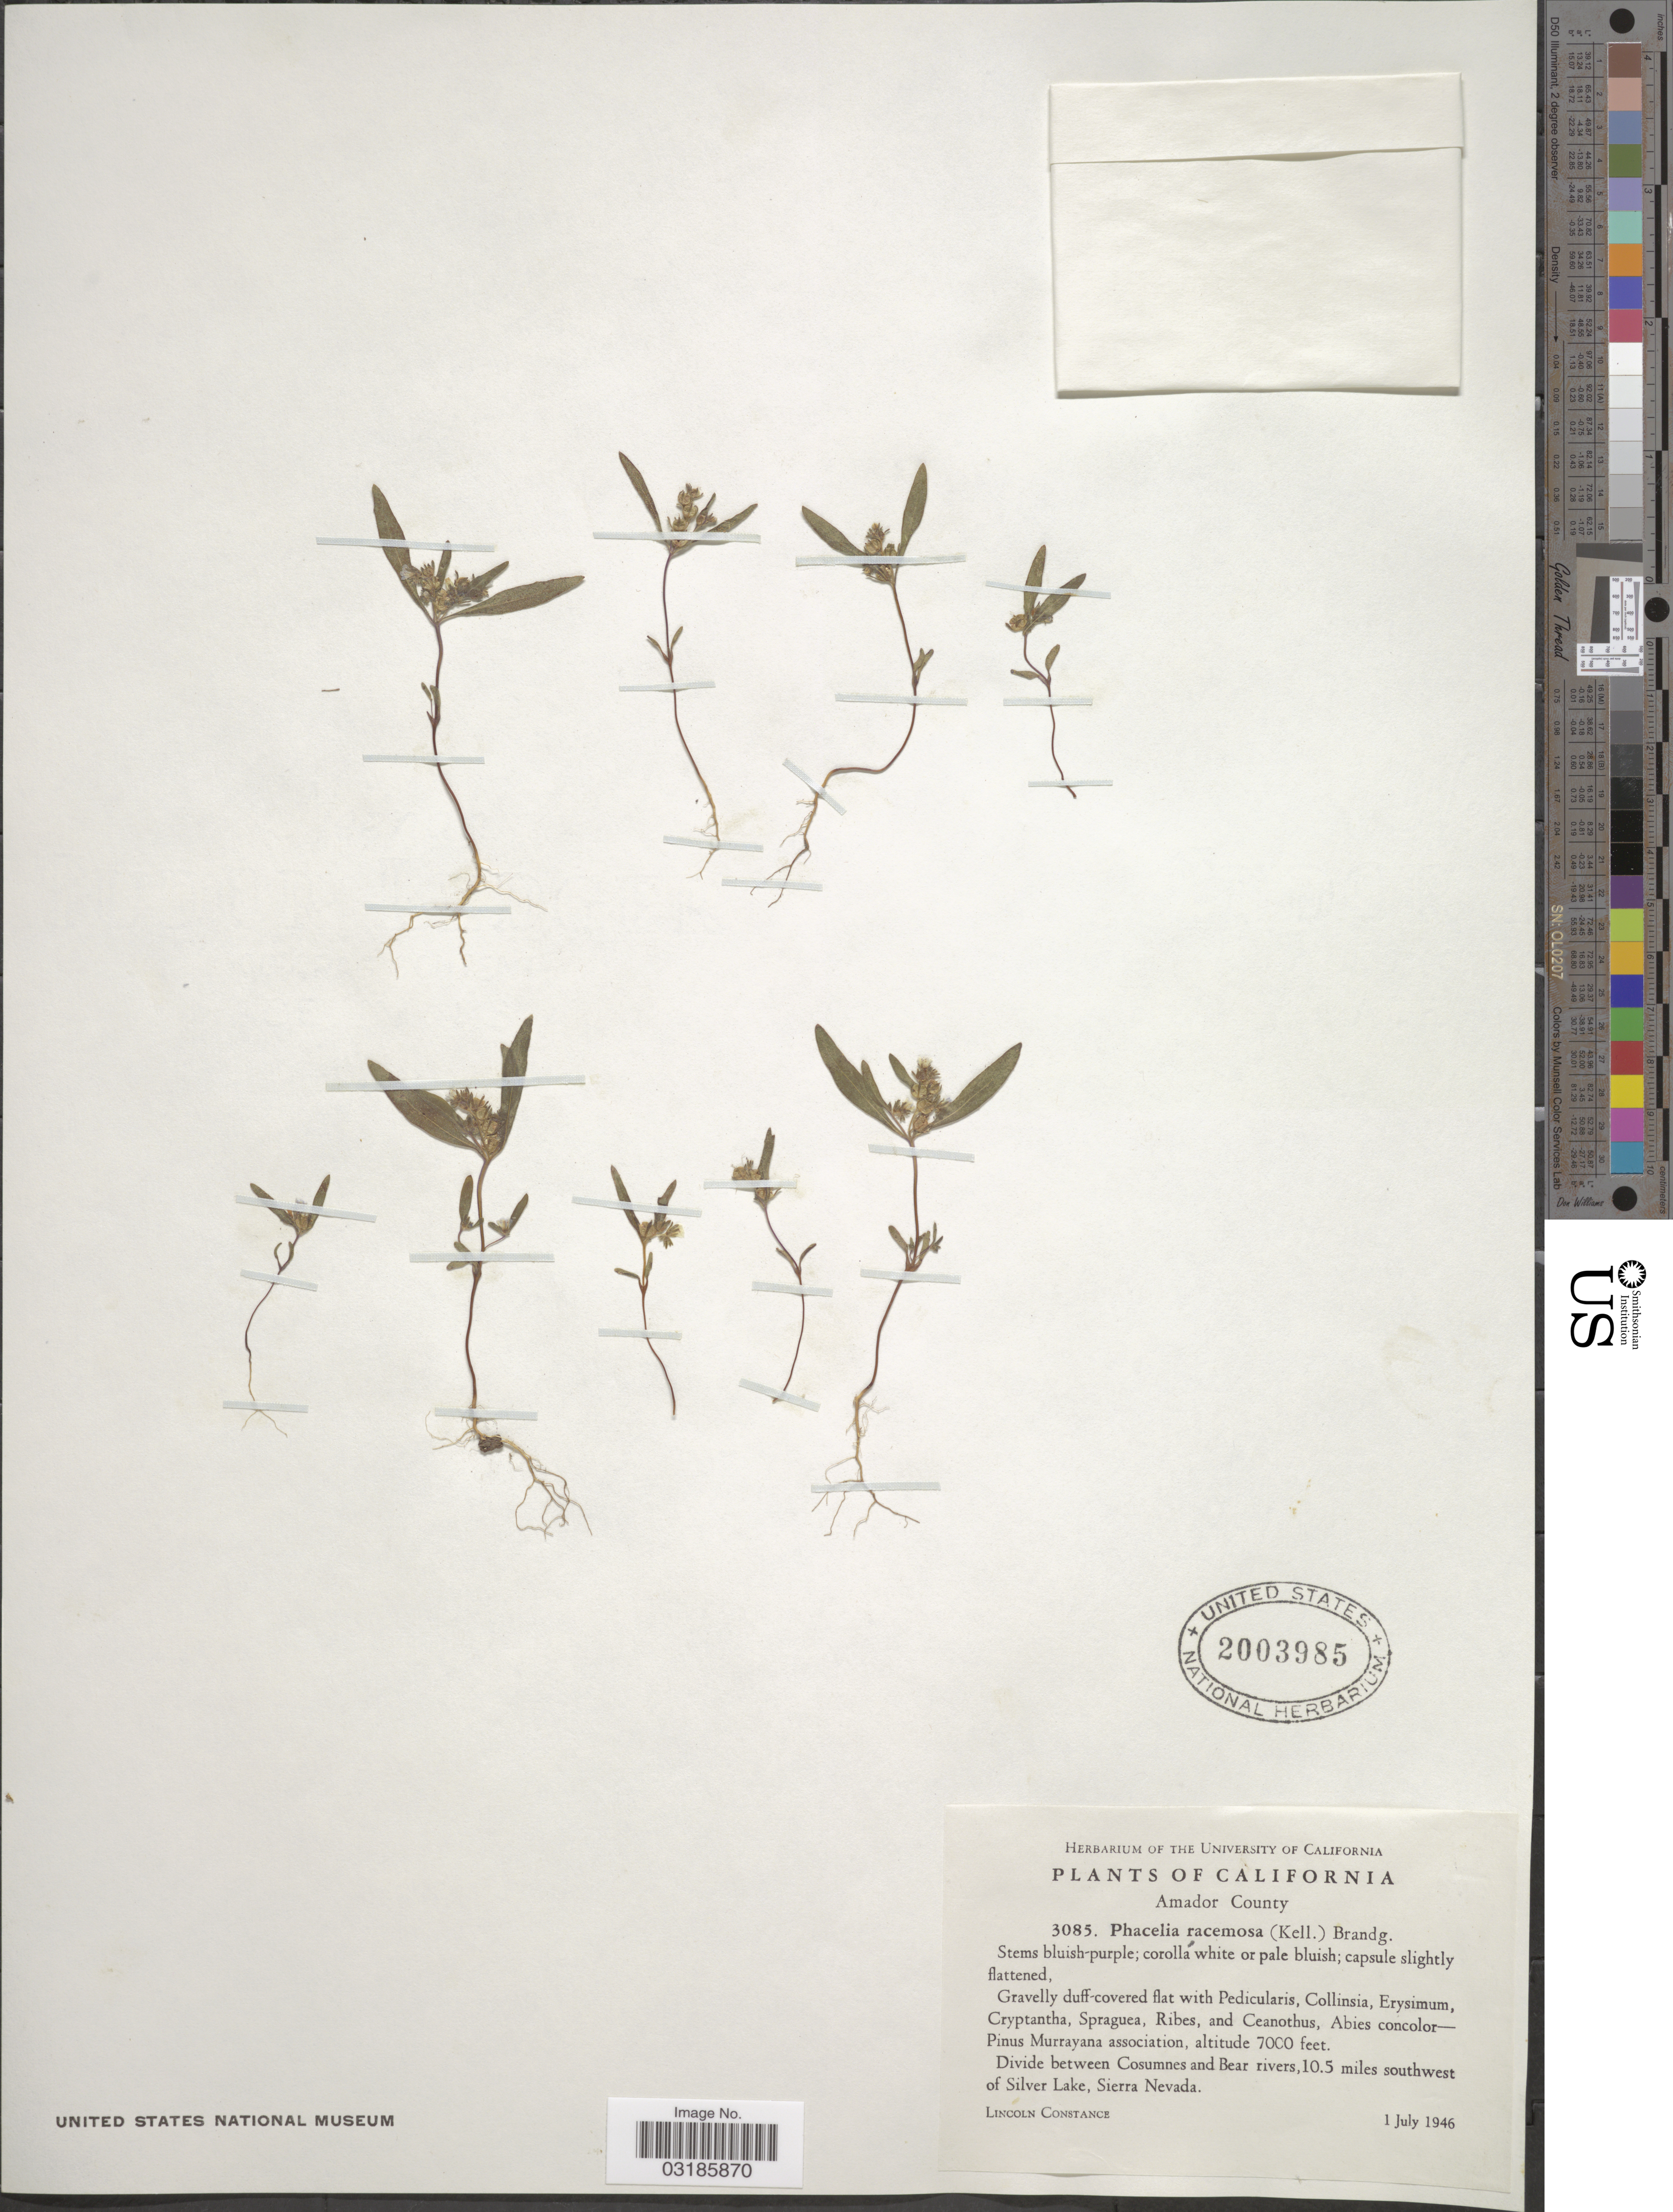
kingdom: Plantae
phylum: Tracheophyta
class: Magnoliopsida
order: Boraginales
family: Hydrophyllaceae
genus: Phacelia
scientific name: Phacelia racemosa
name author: (Kellogg) A. Heller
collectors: L. Constance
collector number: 3085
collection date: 1946-07-01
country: United States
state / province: California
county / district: Amador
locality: Amador County. Divide between Consumnes and Bear rivers, 10.5 miles southwest of Silver Lake, Sierra Nevada.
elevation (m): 2134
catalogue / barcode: US 2003985